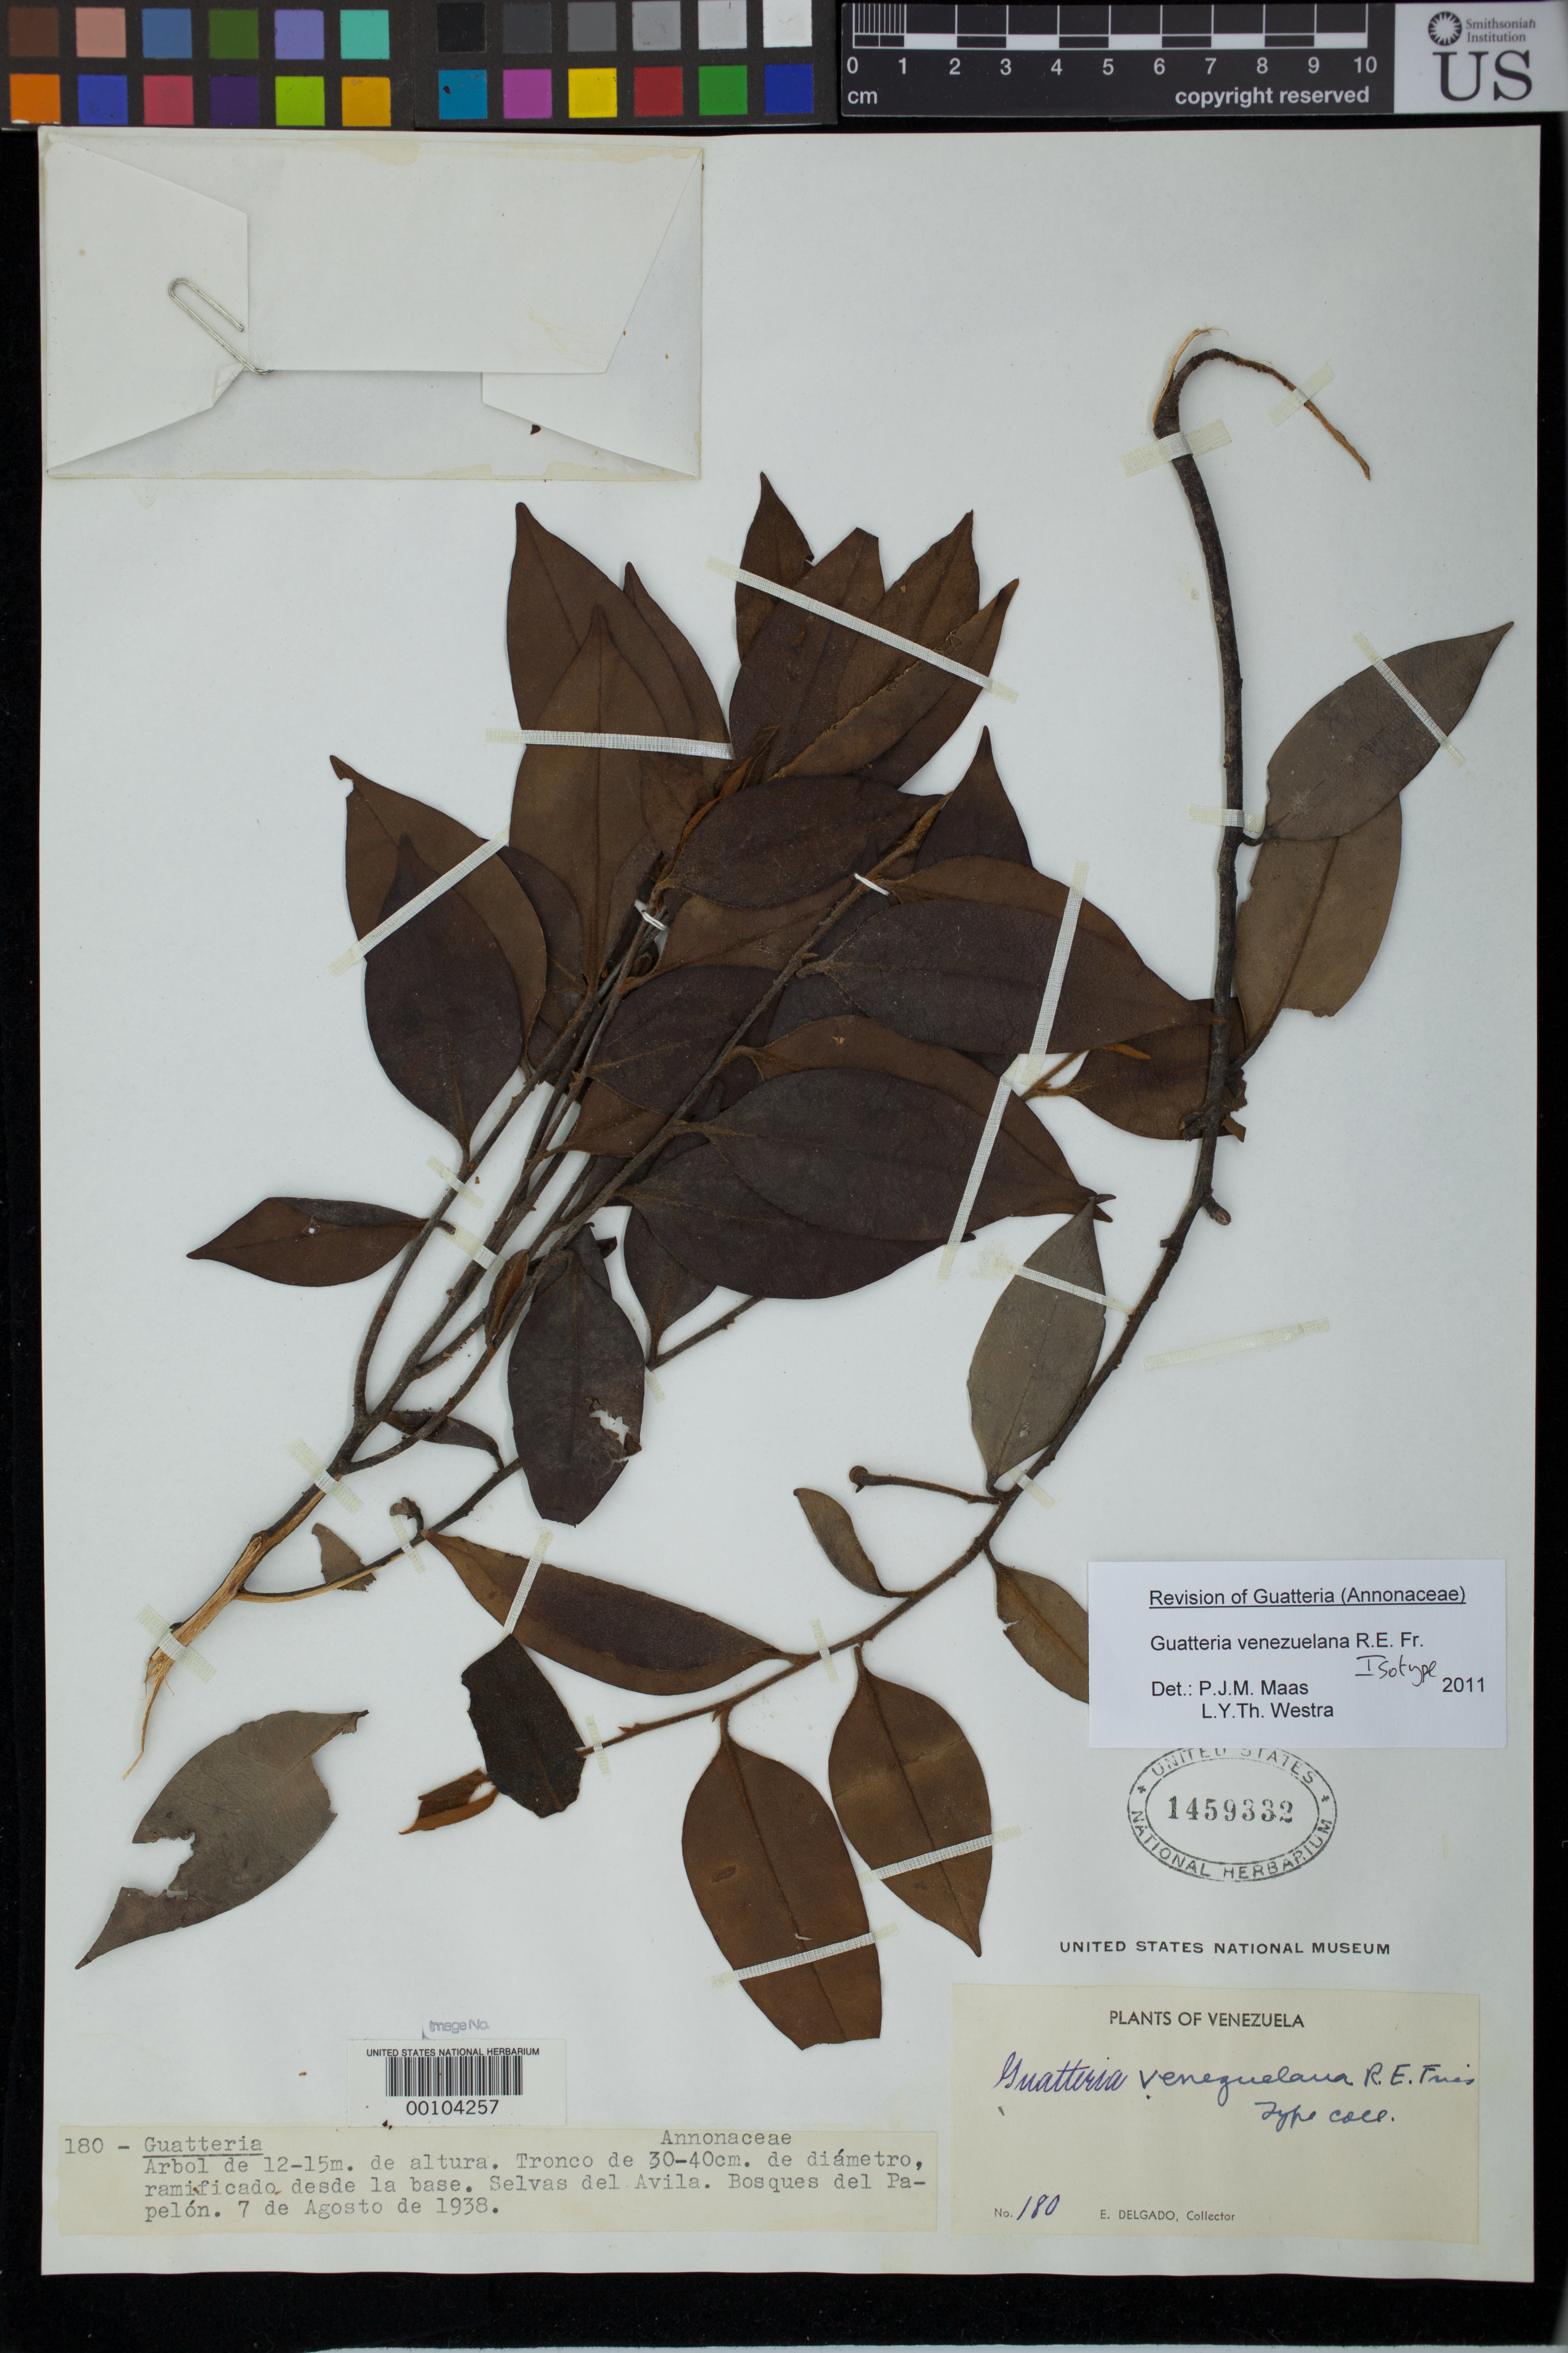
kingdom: Plantae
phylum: Tracheophyta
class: Magnoliopsida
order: Magnoliales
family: Annonaceae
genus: Guatteria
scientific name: Guatteria venezuelana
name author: R.E. Fr.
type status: Isotype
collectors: E. Delgado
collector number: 180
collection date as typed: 07 Aug 1938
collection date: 1938-08-07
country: Venezuela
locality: Selvas de Avila, Bosues del Papelon.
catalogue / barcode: US 1459332